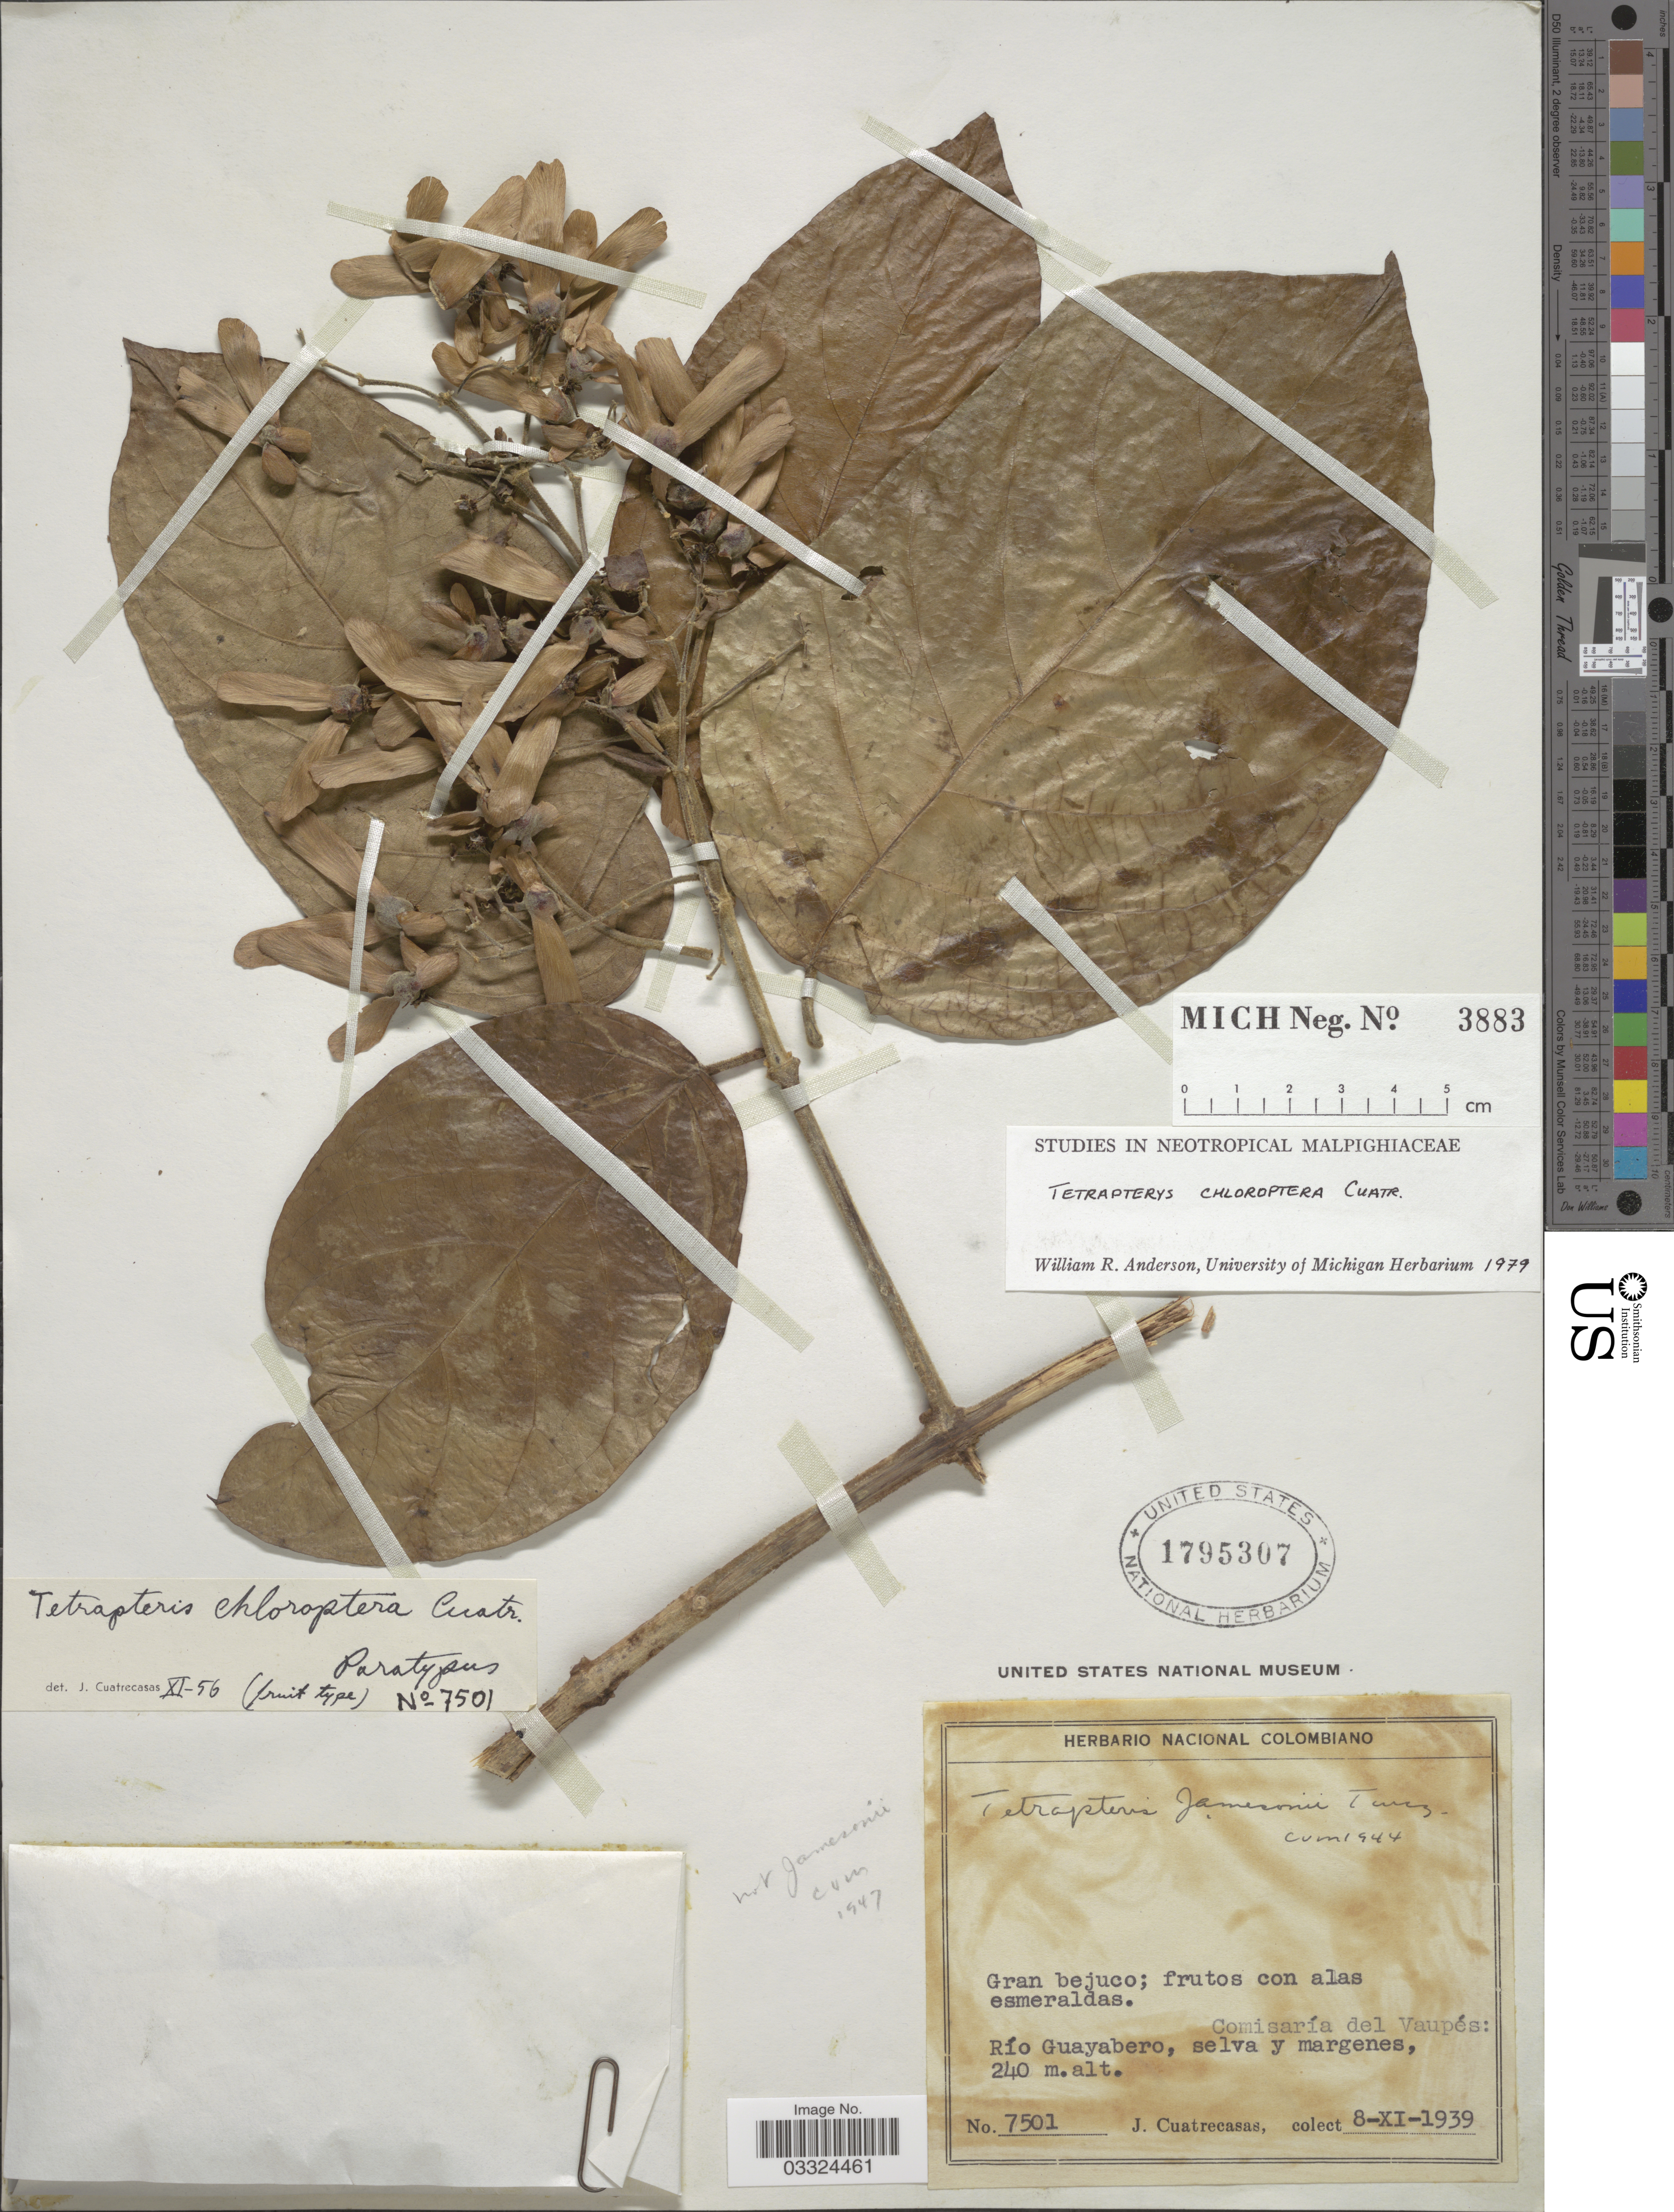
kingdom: Plantae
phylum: Tracheophyta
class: Magnoliopsida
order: Malpighiales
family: Malpighiaceae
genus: Tetrapterys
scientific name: Tetrapterys chloroptera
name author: Cuatrec.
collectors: J. Cuatrecasas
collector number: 7501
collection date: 1939-11-08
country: Colombia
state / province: Vaupés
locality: Comisaría del Vaupés: Río Guayabero, selva y margenes.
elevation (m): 240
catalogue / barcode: US 1795307